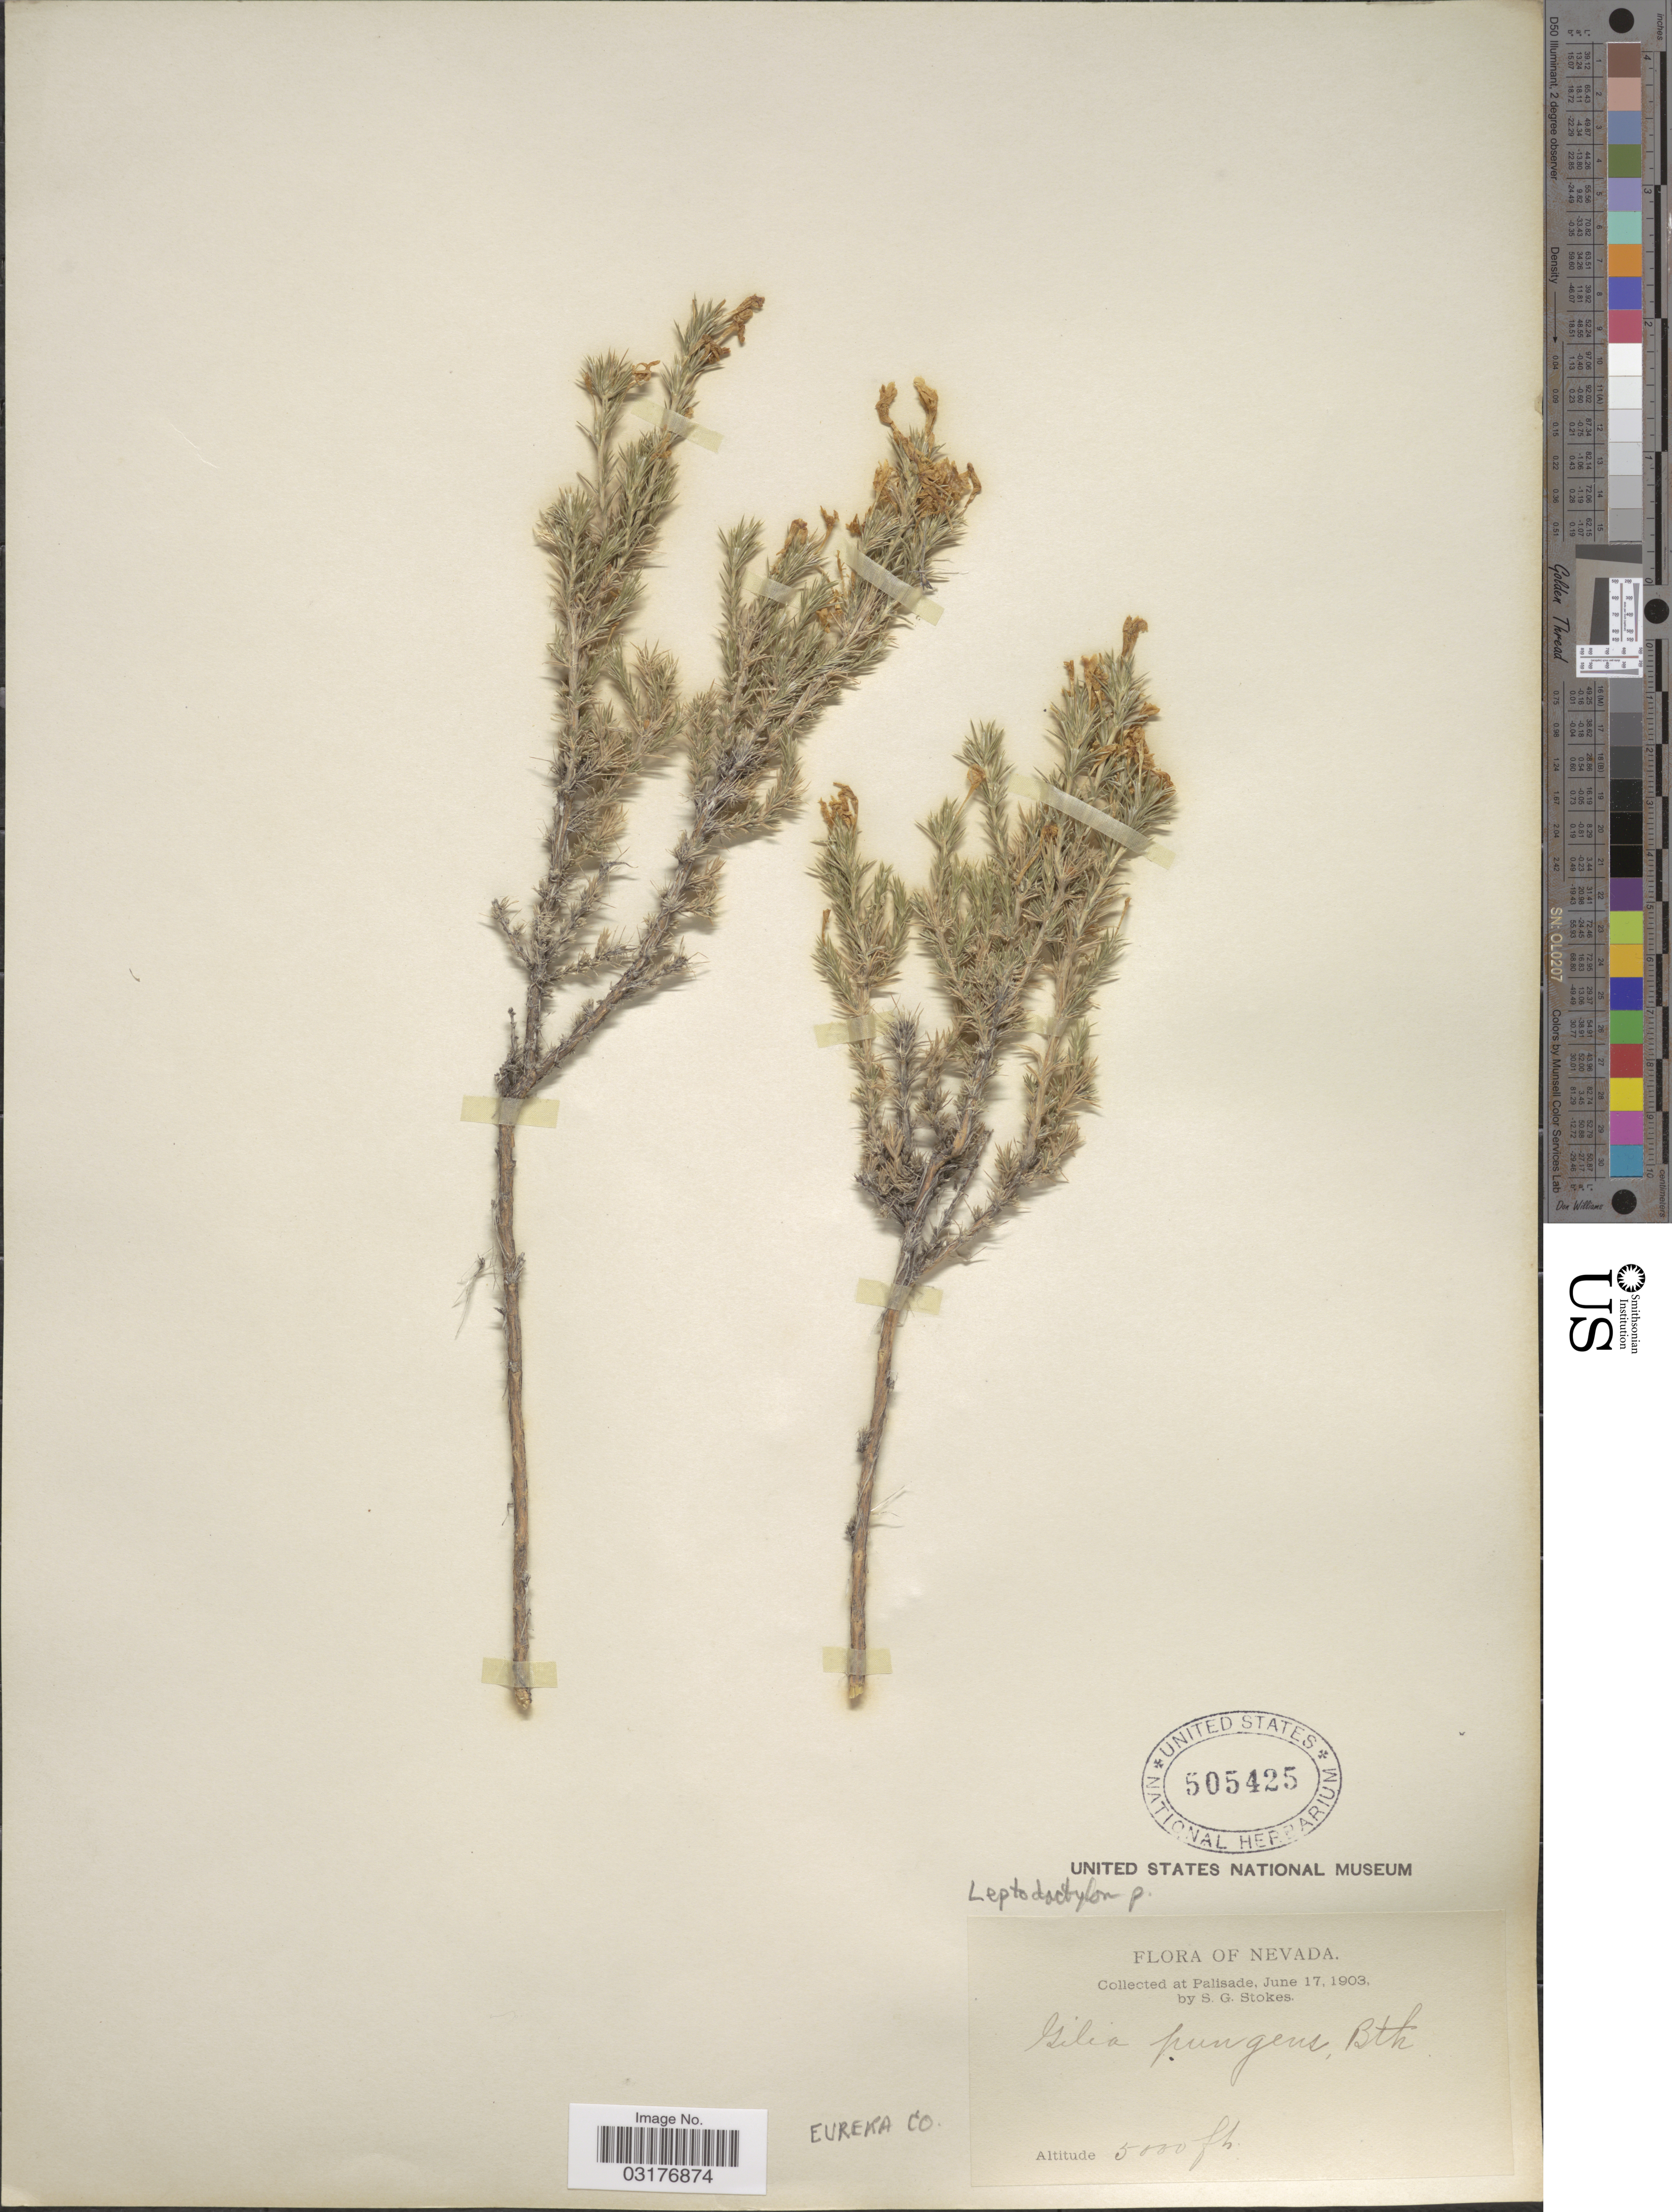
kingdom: Plantae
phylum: Tracheophyta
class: Magnoliopsida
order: Ericales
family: Polemoniaceae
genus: Linanthus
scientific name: Linanthus pungens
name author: (Torr.) J.M. Porter & L.A. Johnson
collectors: S. G. Stokes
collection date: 1903-06-17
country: United States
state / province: Nevada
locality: Palisade. Eureka Co.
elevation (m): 1524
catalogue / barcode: US 505425